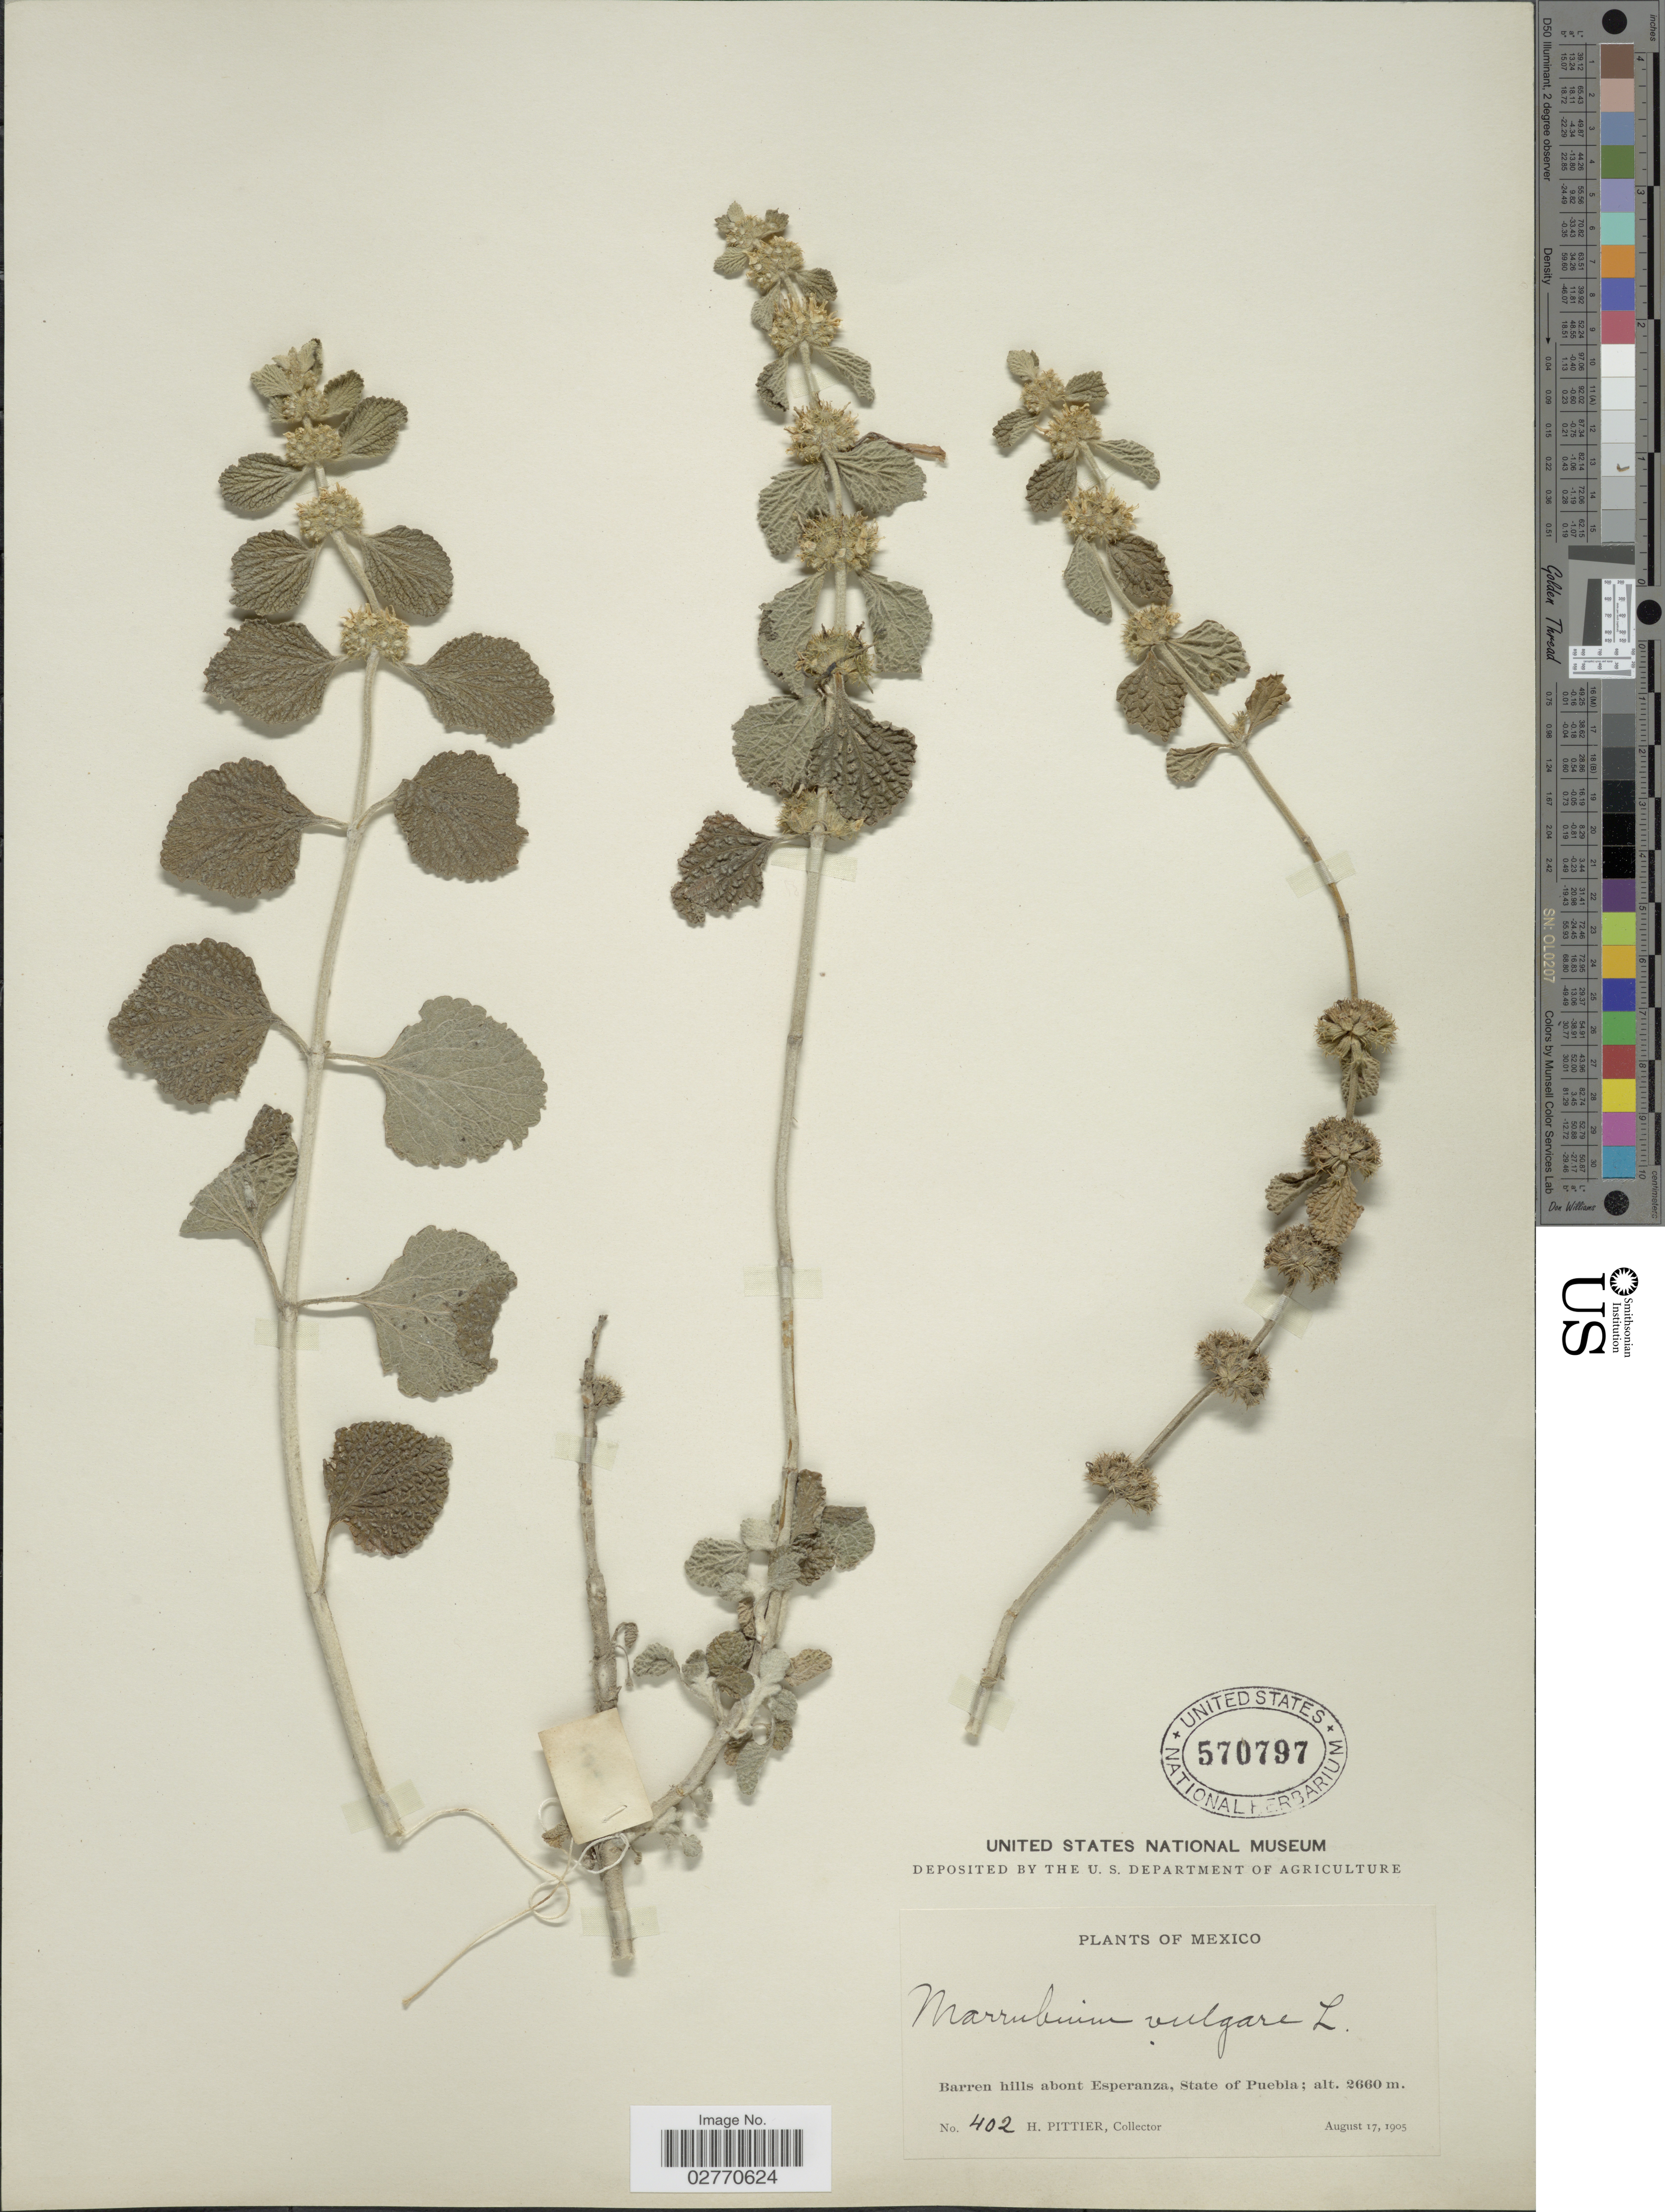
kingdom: Plantae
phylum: Tracheophyta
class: Magnoliopsida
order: Lamiales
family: Lamiaceae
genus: Marrubium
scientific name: Marrubium vulgare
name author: L.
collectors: H. F. Pittier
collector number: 402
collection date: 1905-08-17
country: Mexico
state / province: Puebla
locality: Barren hills abont Esperanza.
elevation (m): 2660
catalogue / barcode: US 570797